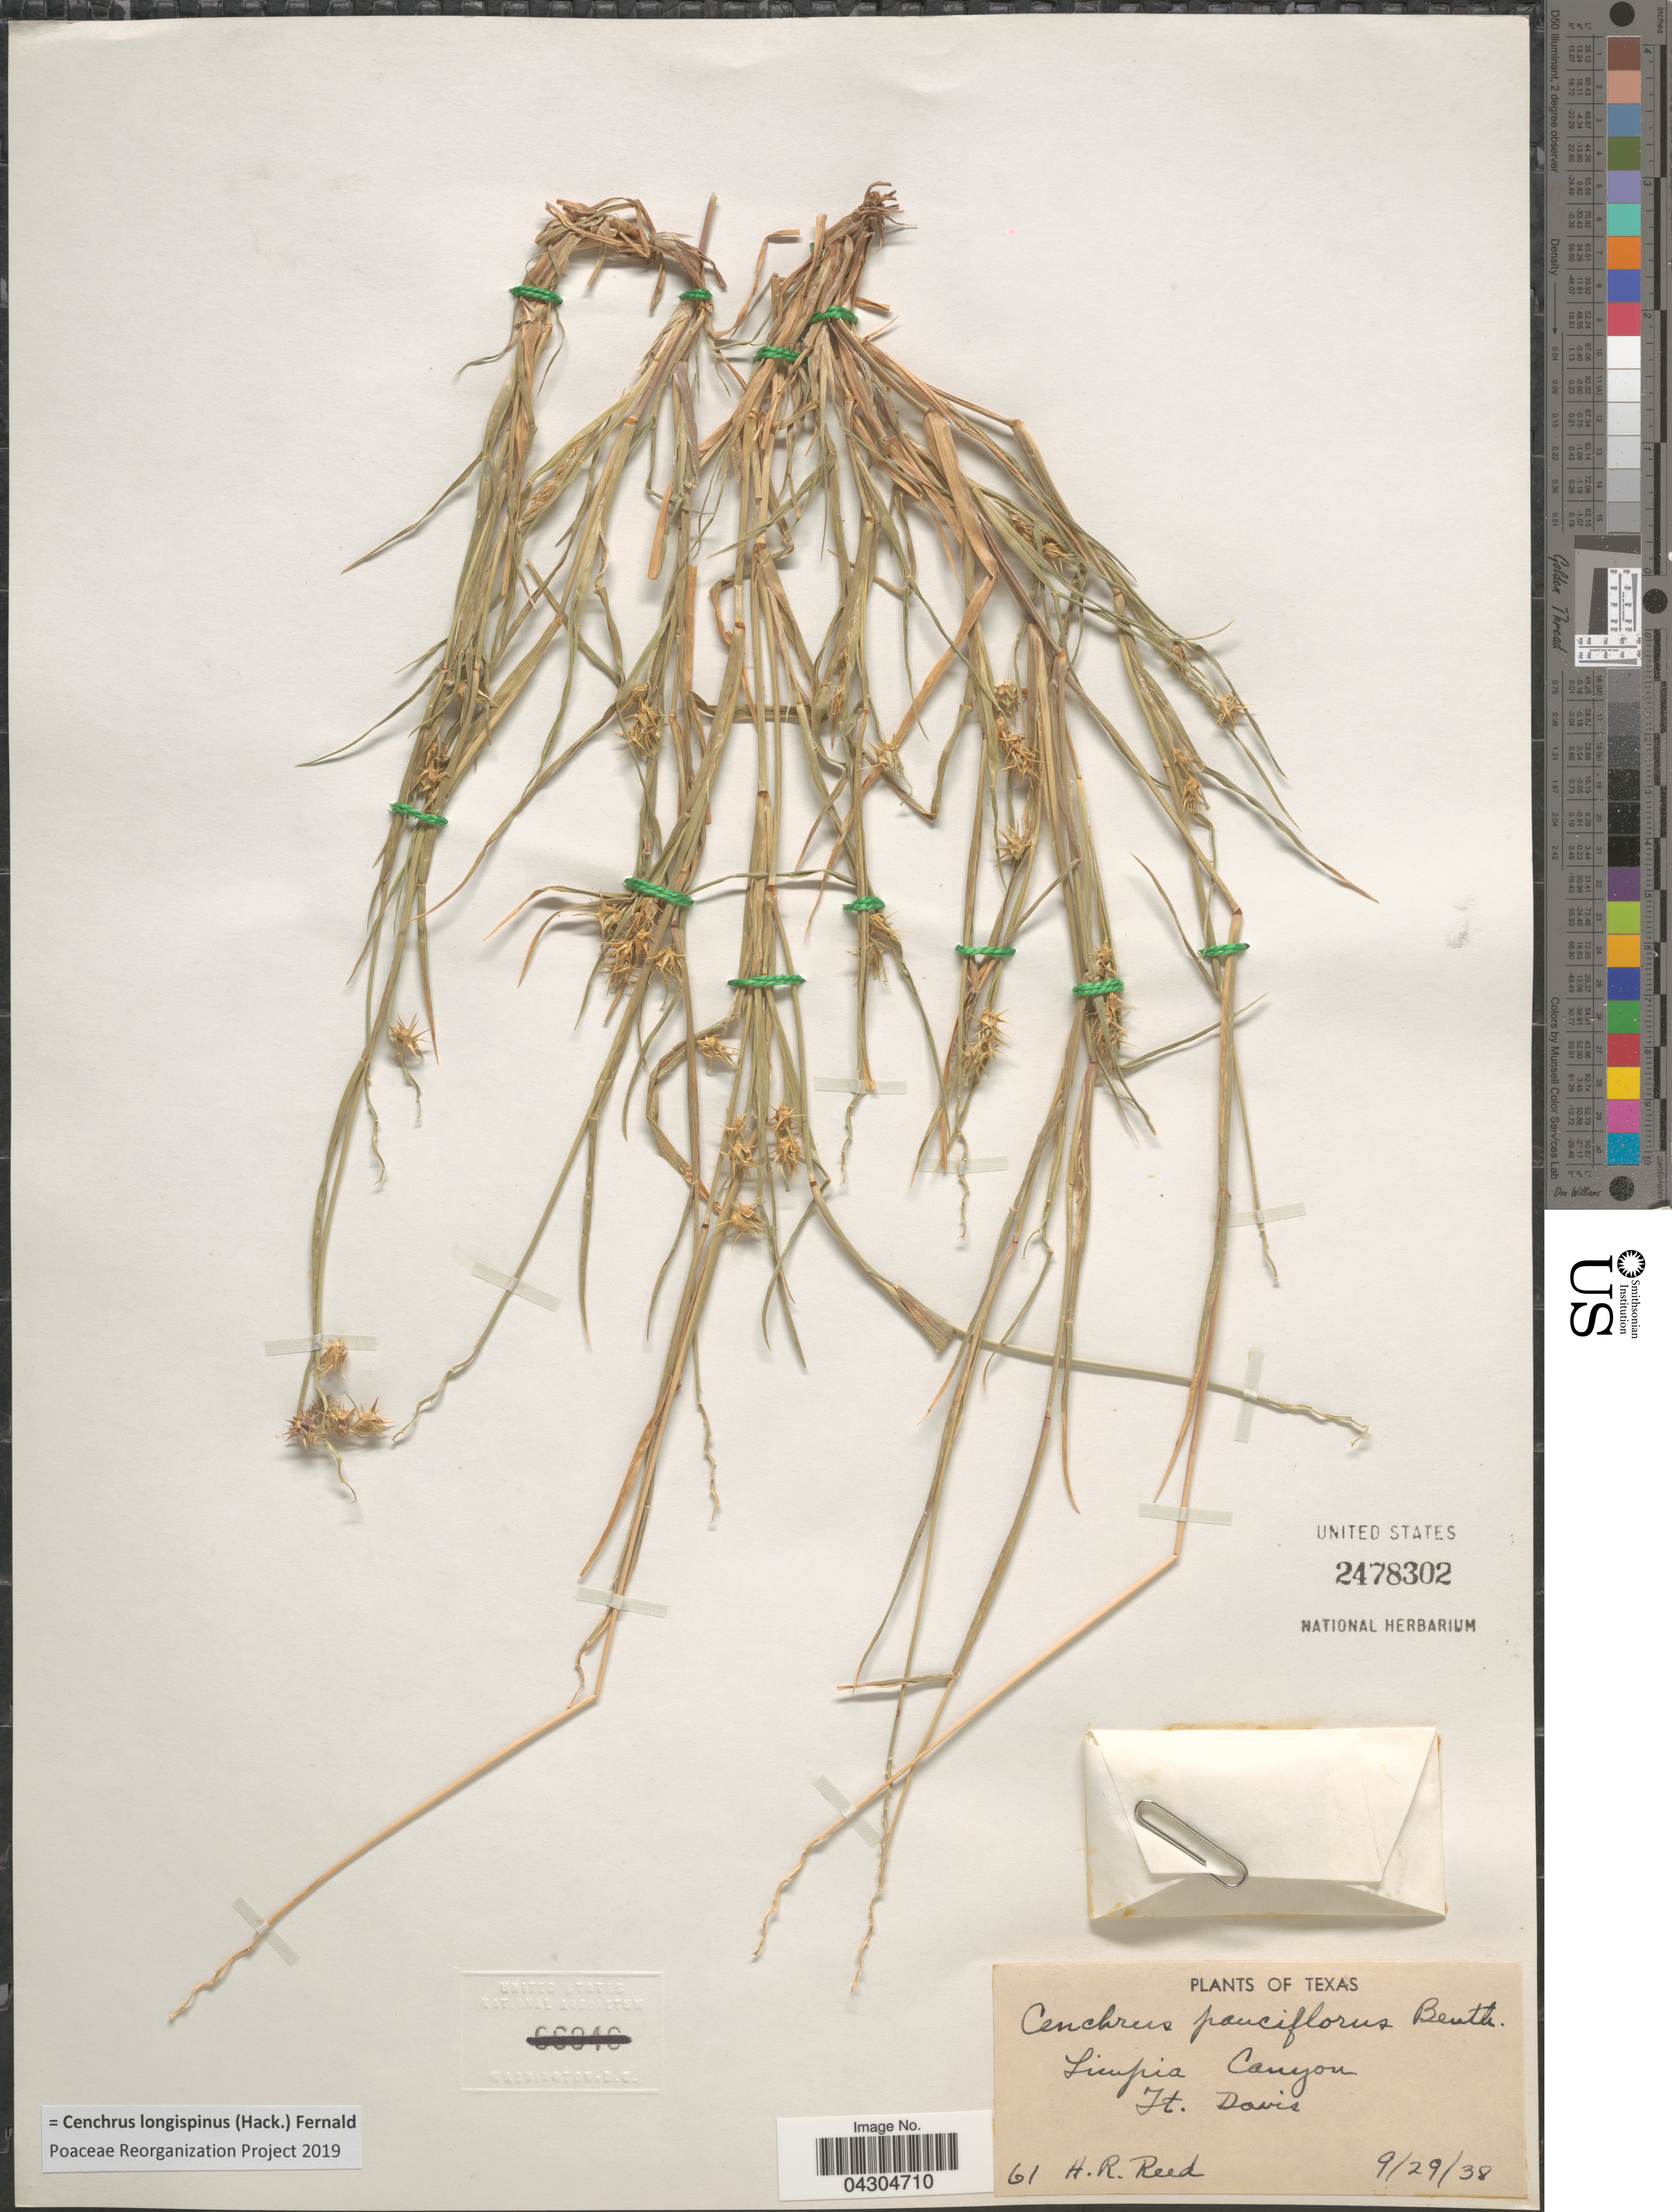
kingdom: Plantae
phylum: Tracheophyta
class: Liliopsida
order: Poales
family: Poaceae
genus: Cenchrus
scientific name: Cenchrus longispinus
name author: (Hack.) Fernald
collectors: H. Reed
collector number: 61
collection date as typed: Transcribed d/m/y: 29/9/38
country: United States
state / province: Texas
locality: Limpia Canyon Ft. Davis.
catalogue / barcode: US 2478302